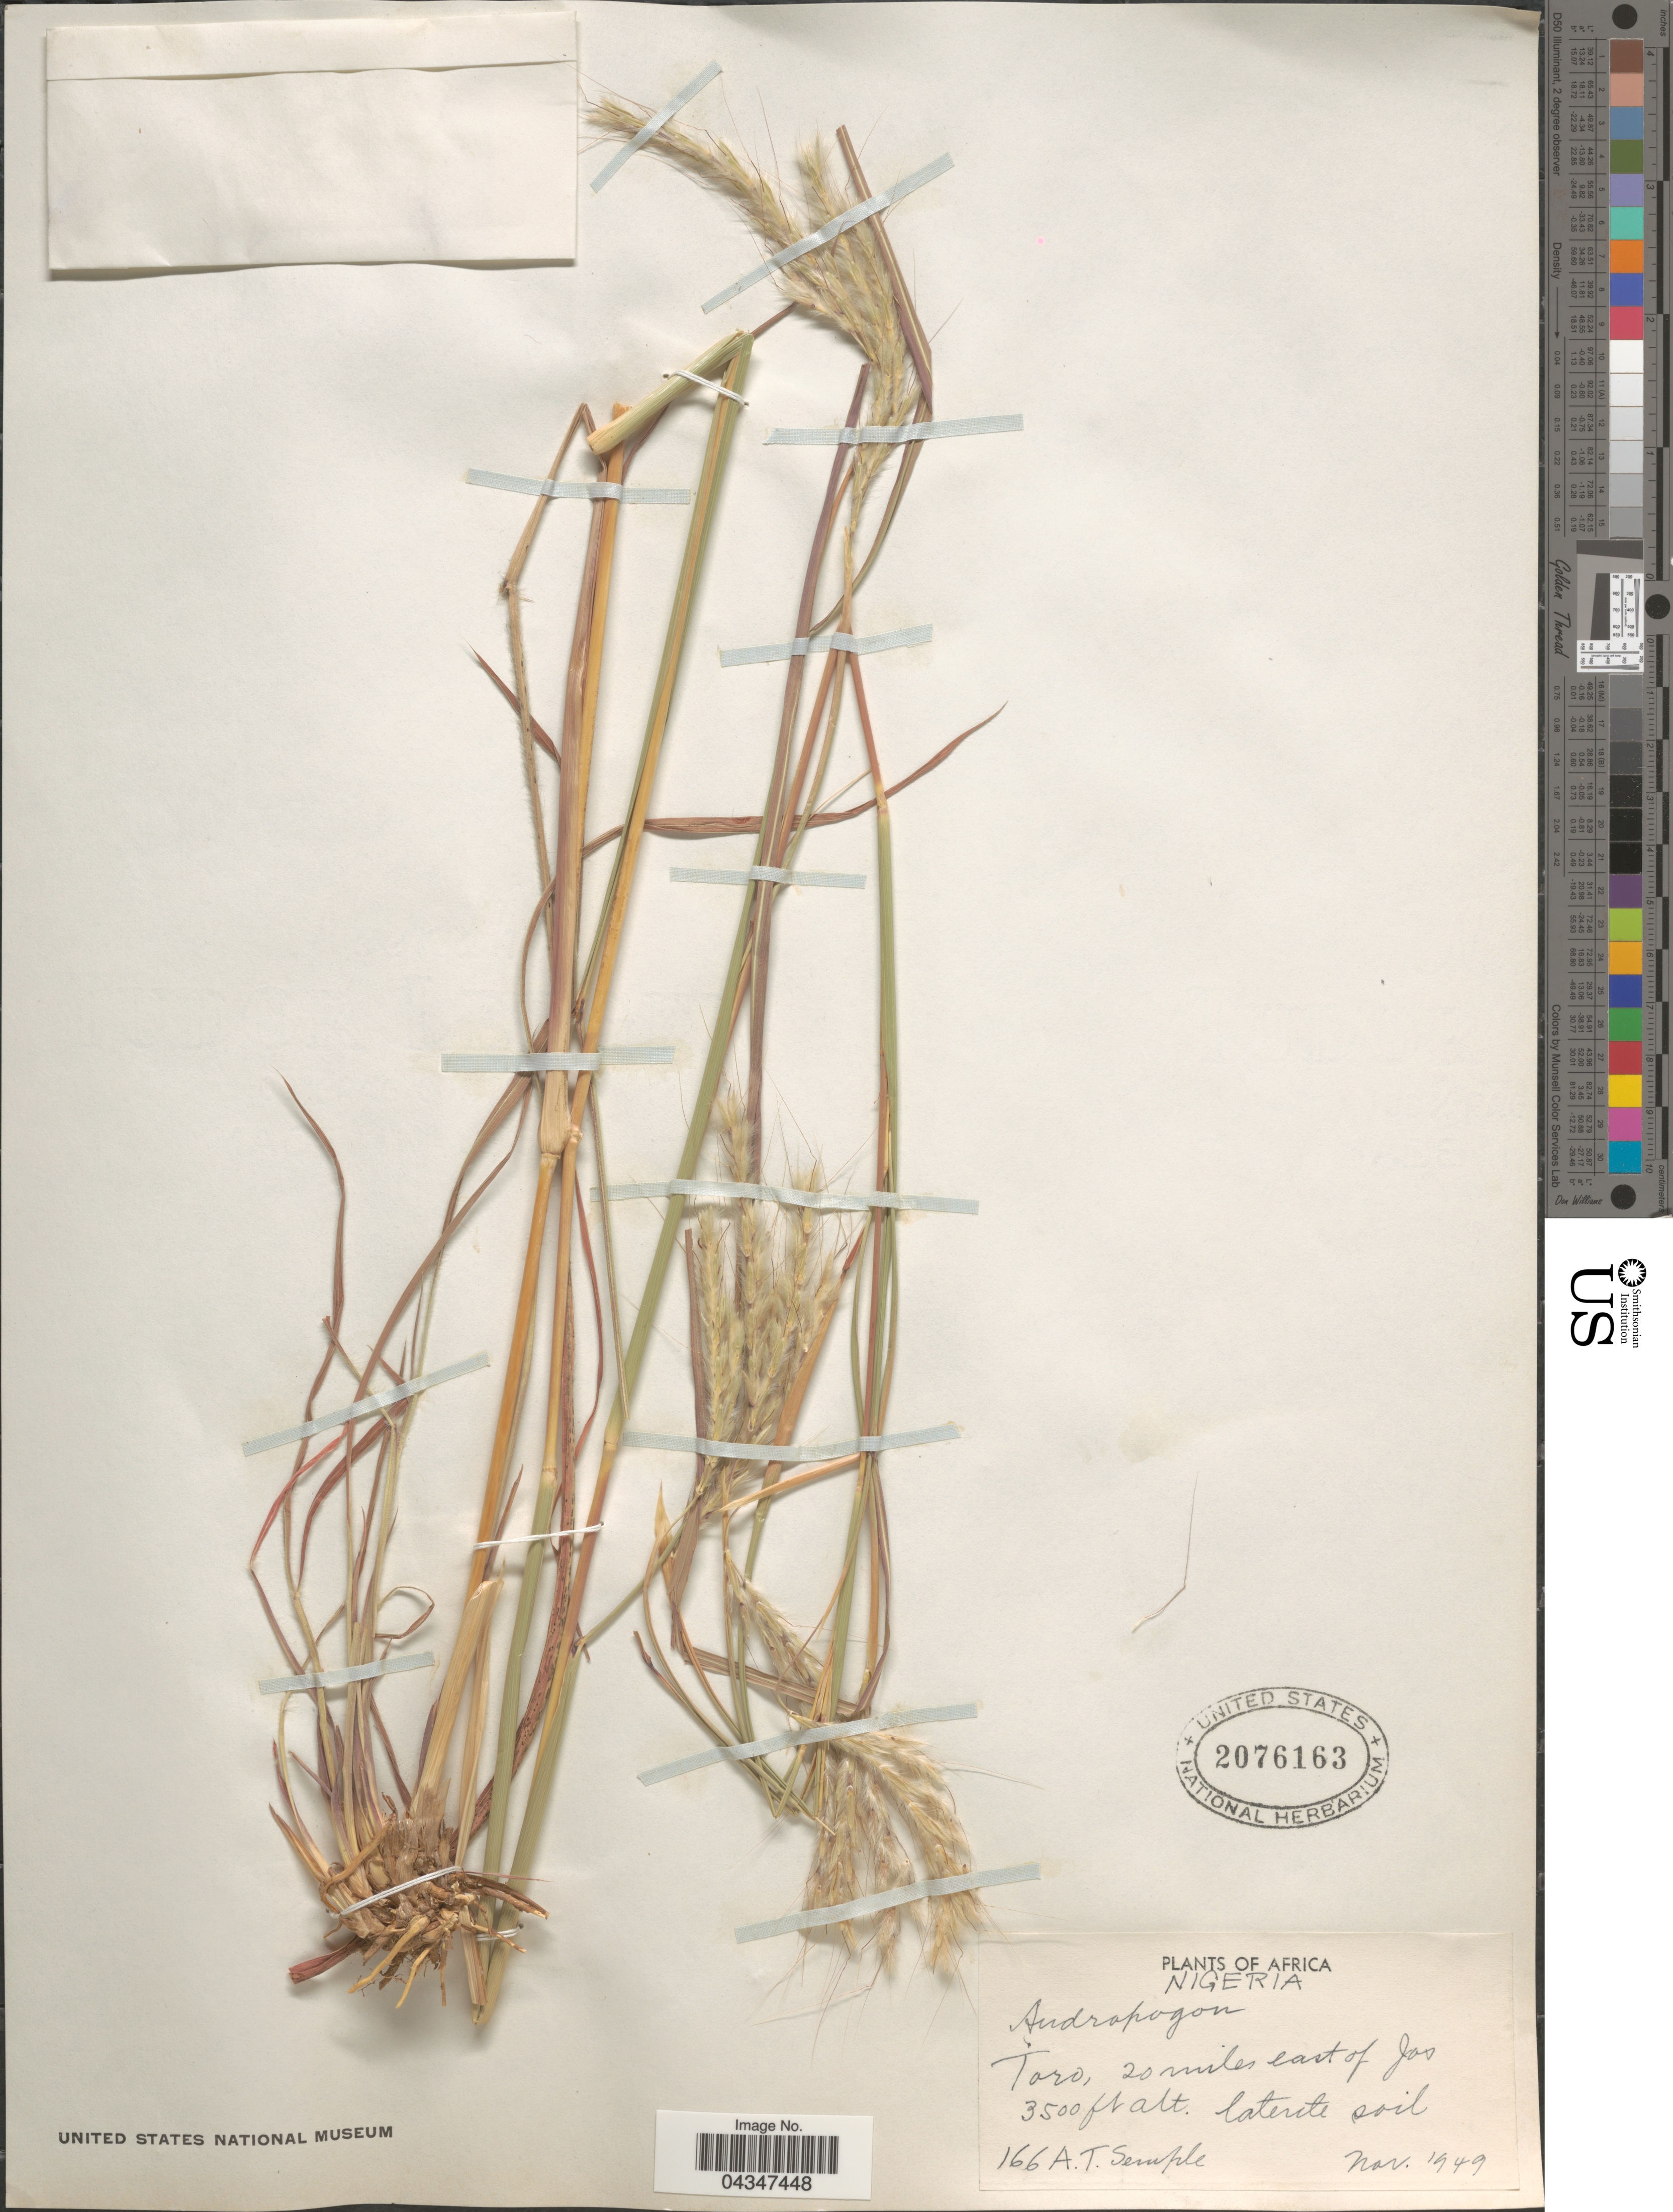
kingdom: Plantae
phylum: Tracheophyta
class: Liliopsida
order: Poales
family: Poaceae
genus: Andropogon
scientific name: Andropogon sp.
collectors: A. Semple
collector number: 166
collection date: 1949-11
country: Nigeria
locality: Toro, 20 miles east of Jos.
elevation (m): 1067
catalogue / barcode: US 2076163